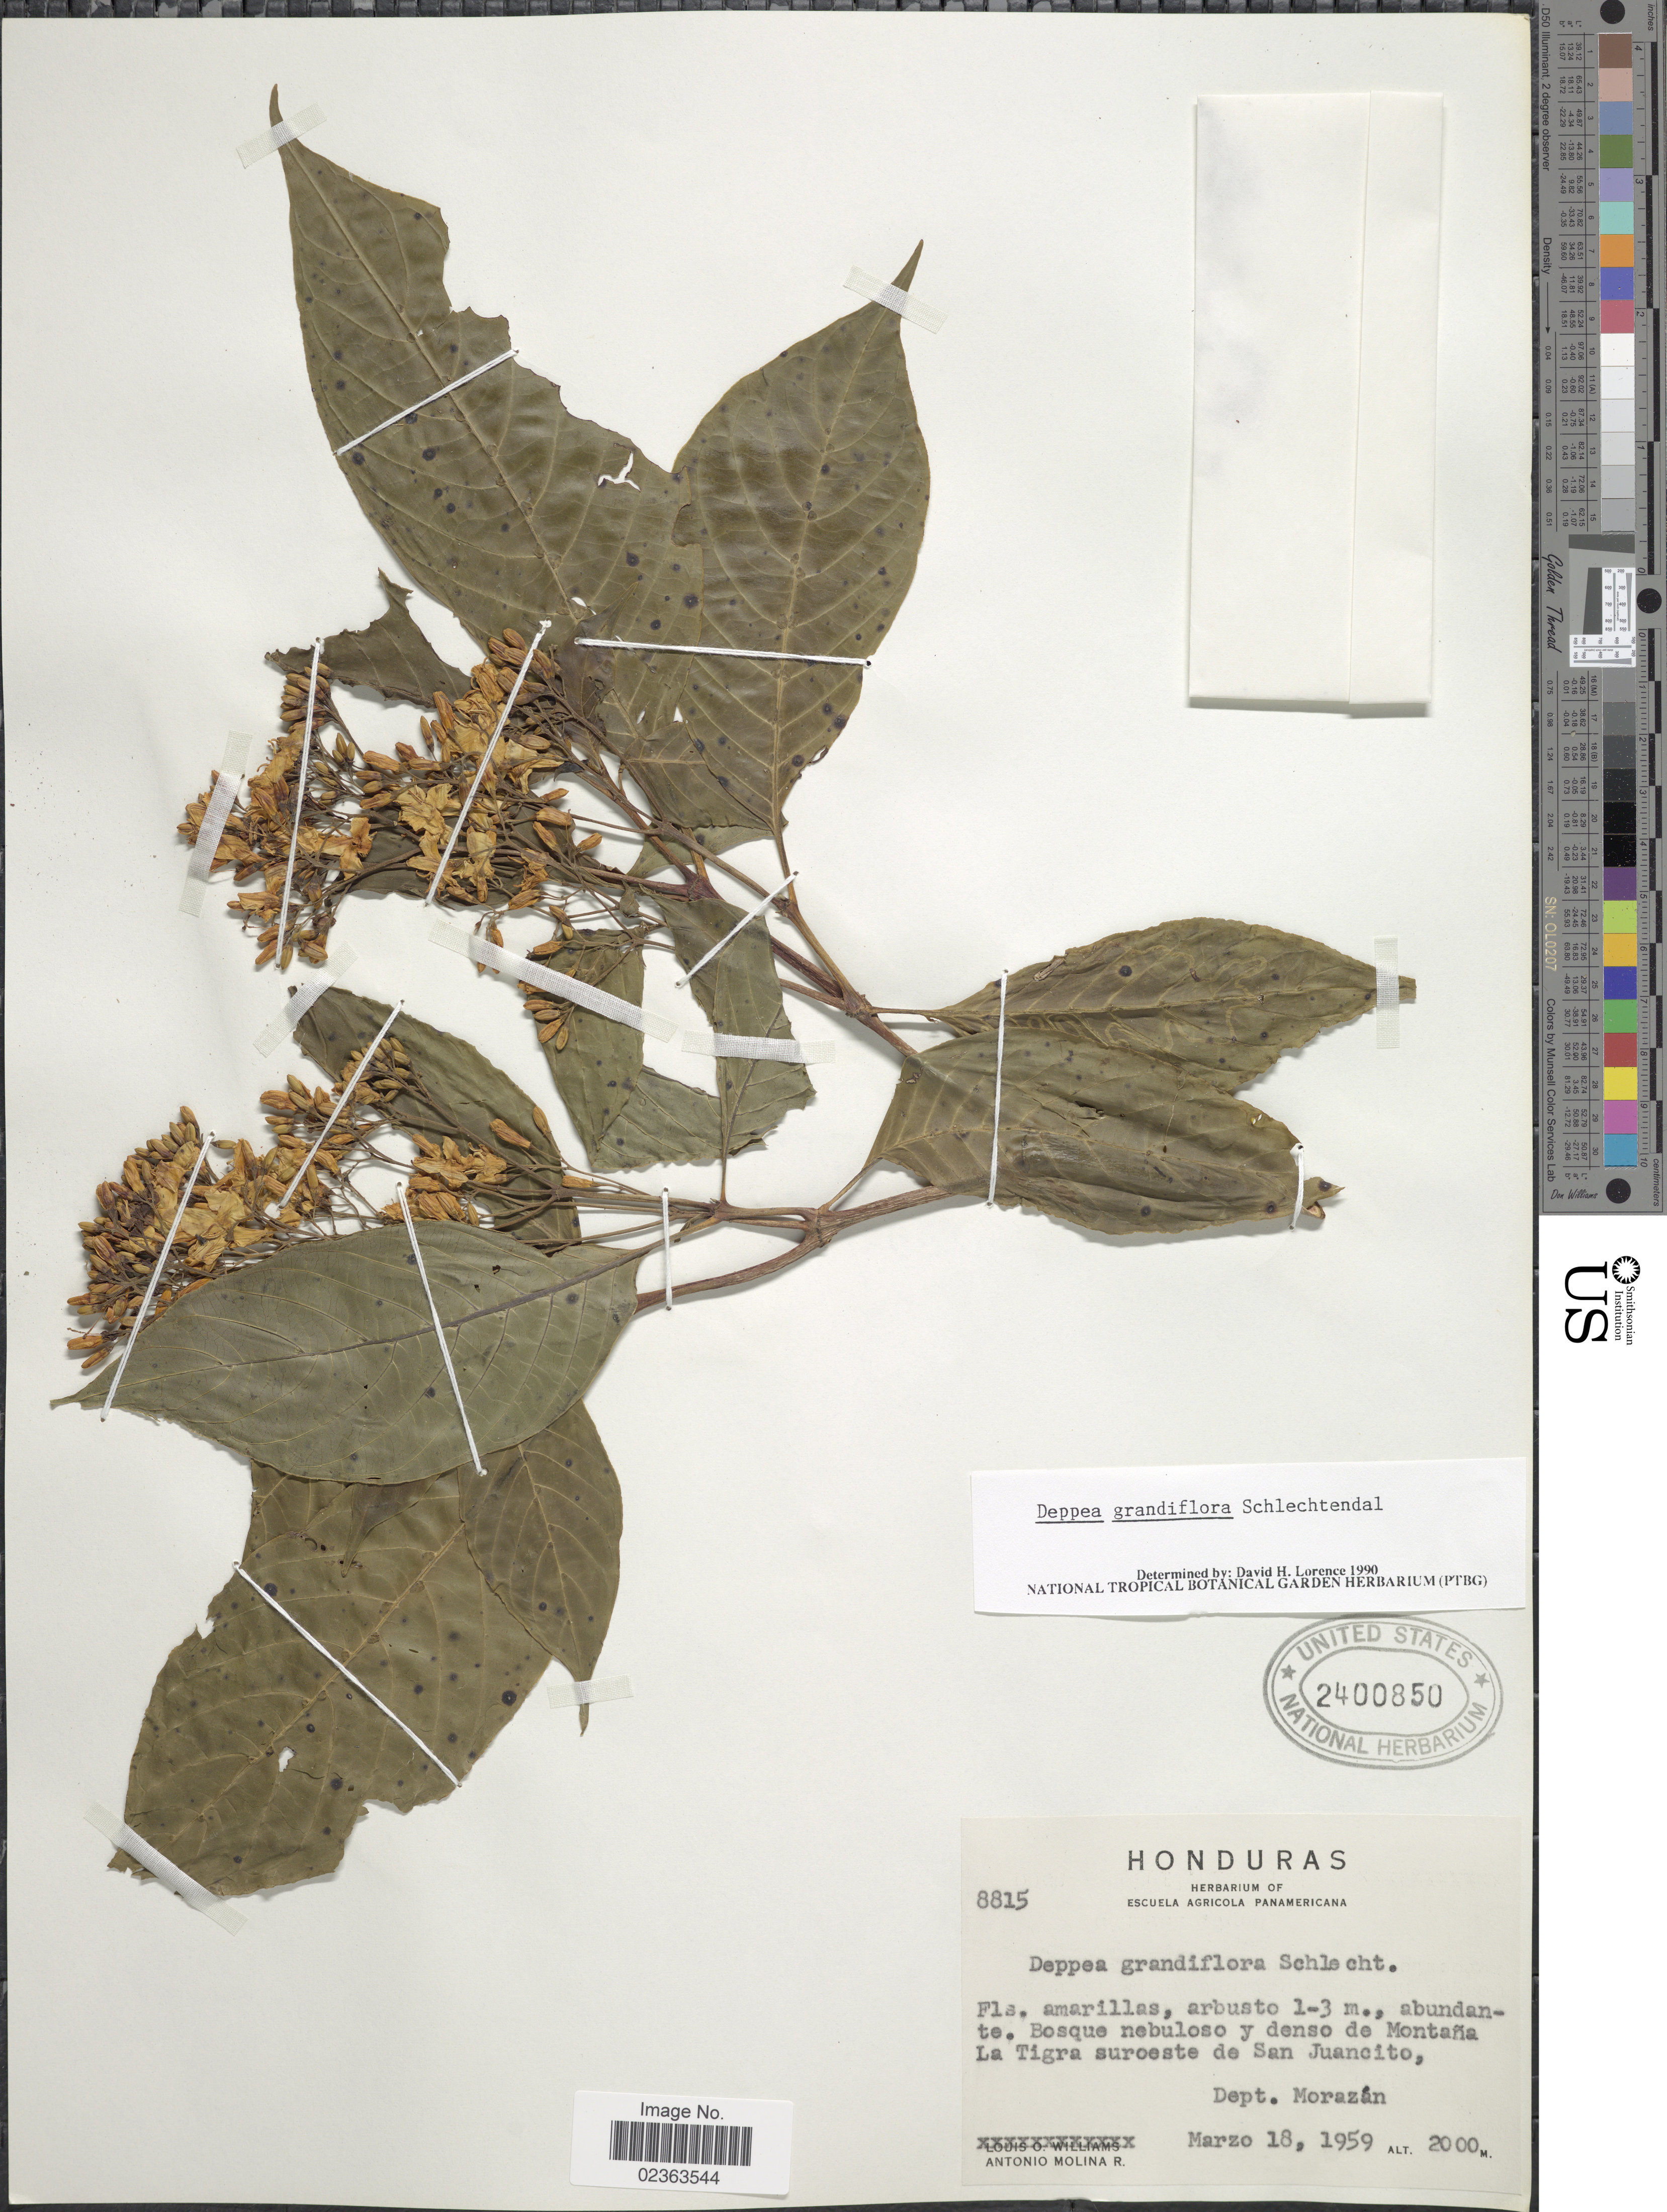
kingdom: Plantae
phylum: Tracheophyta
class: Magnoliopsida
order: Gentianales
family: Rubiaceae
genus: Deppea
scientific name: Deppea grandiflora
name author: Schltdl.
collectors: A. Molina R.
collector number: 8815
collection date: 1959-03-18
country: Honduras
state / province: Fco. Morazán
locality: Bosque nebuloso y dense de Montaña La Tigra suroeste de San Juancito, Dept. Morazán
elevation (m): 2000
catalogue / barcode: US 2400850